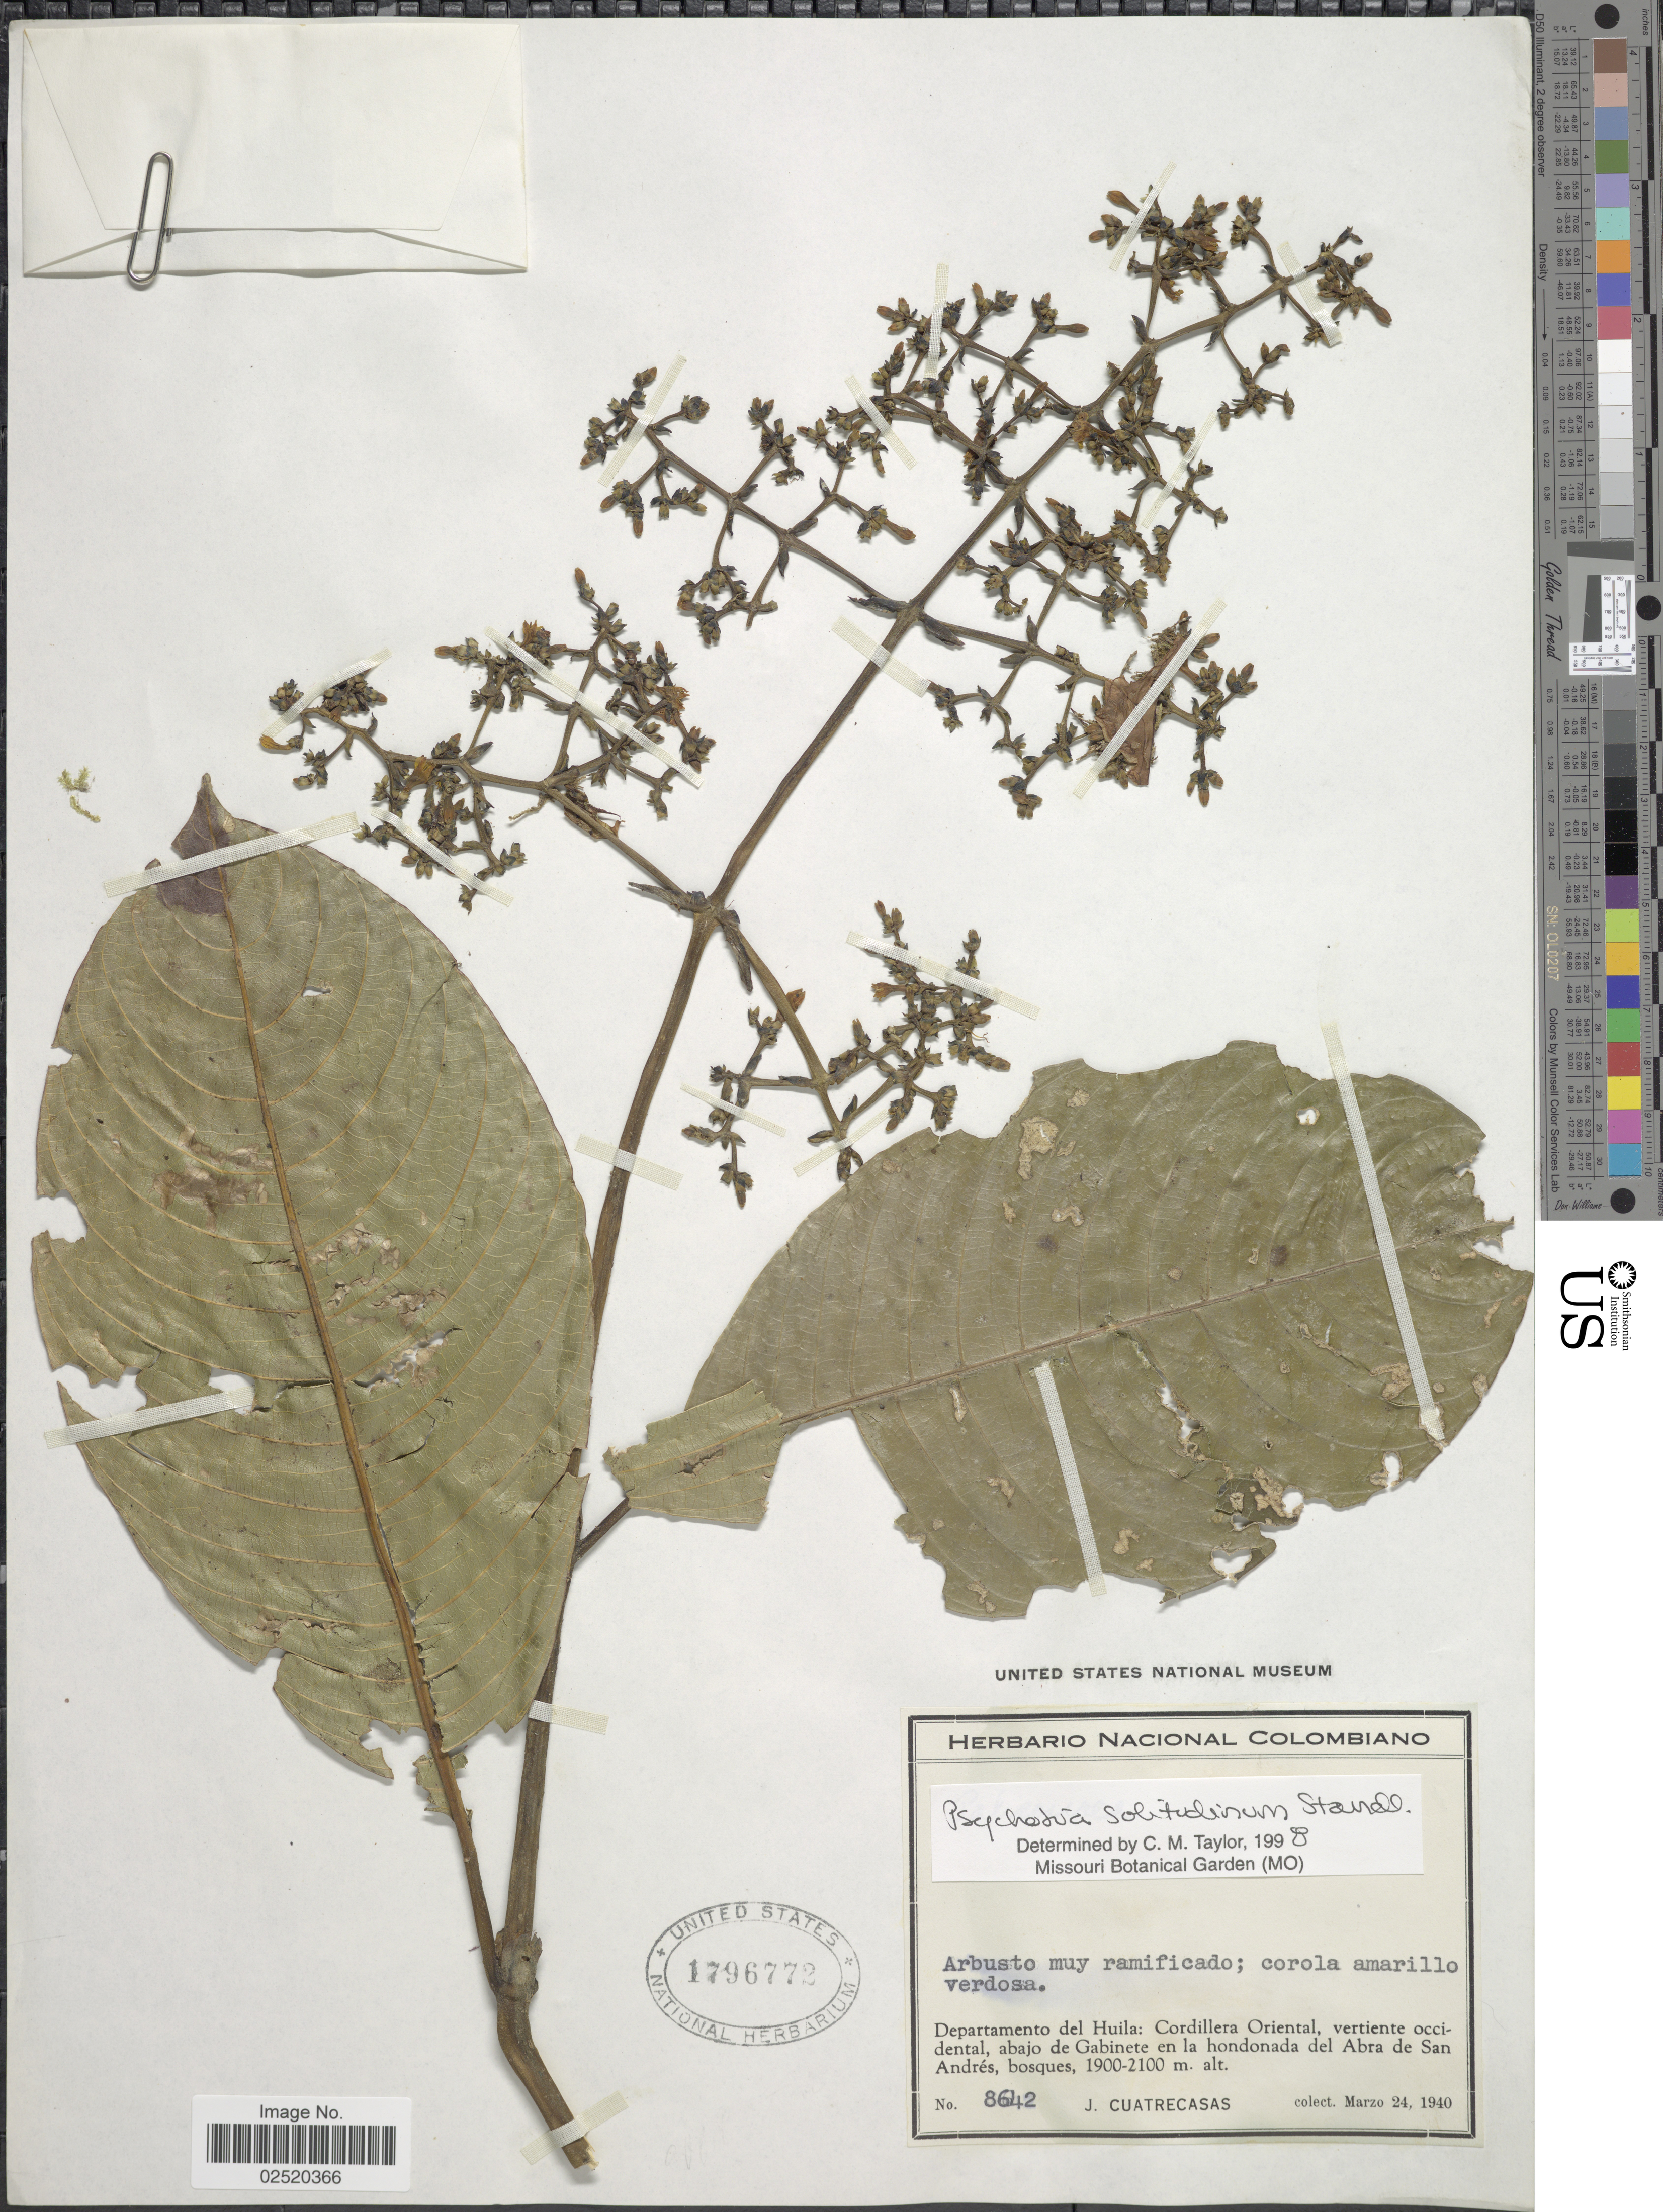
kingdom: Plantae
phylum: Tracheophyta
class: Magnoliopsida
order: Gentianales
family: Rubiaceae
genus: Psychotria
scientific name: Psychotria solitudinum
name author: Standl.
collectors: J. Cuatrecasas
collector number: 8642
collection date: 1940-03-24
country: Colombia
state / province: Huila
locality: Departamento del Huila: Cordillera Oriental, vertiente occidental, abajo de Gabinete en la hondonada del Abra de San Andres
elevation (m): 1900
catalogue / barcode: US 1796772